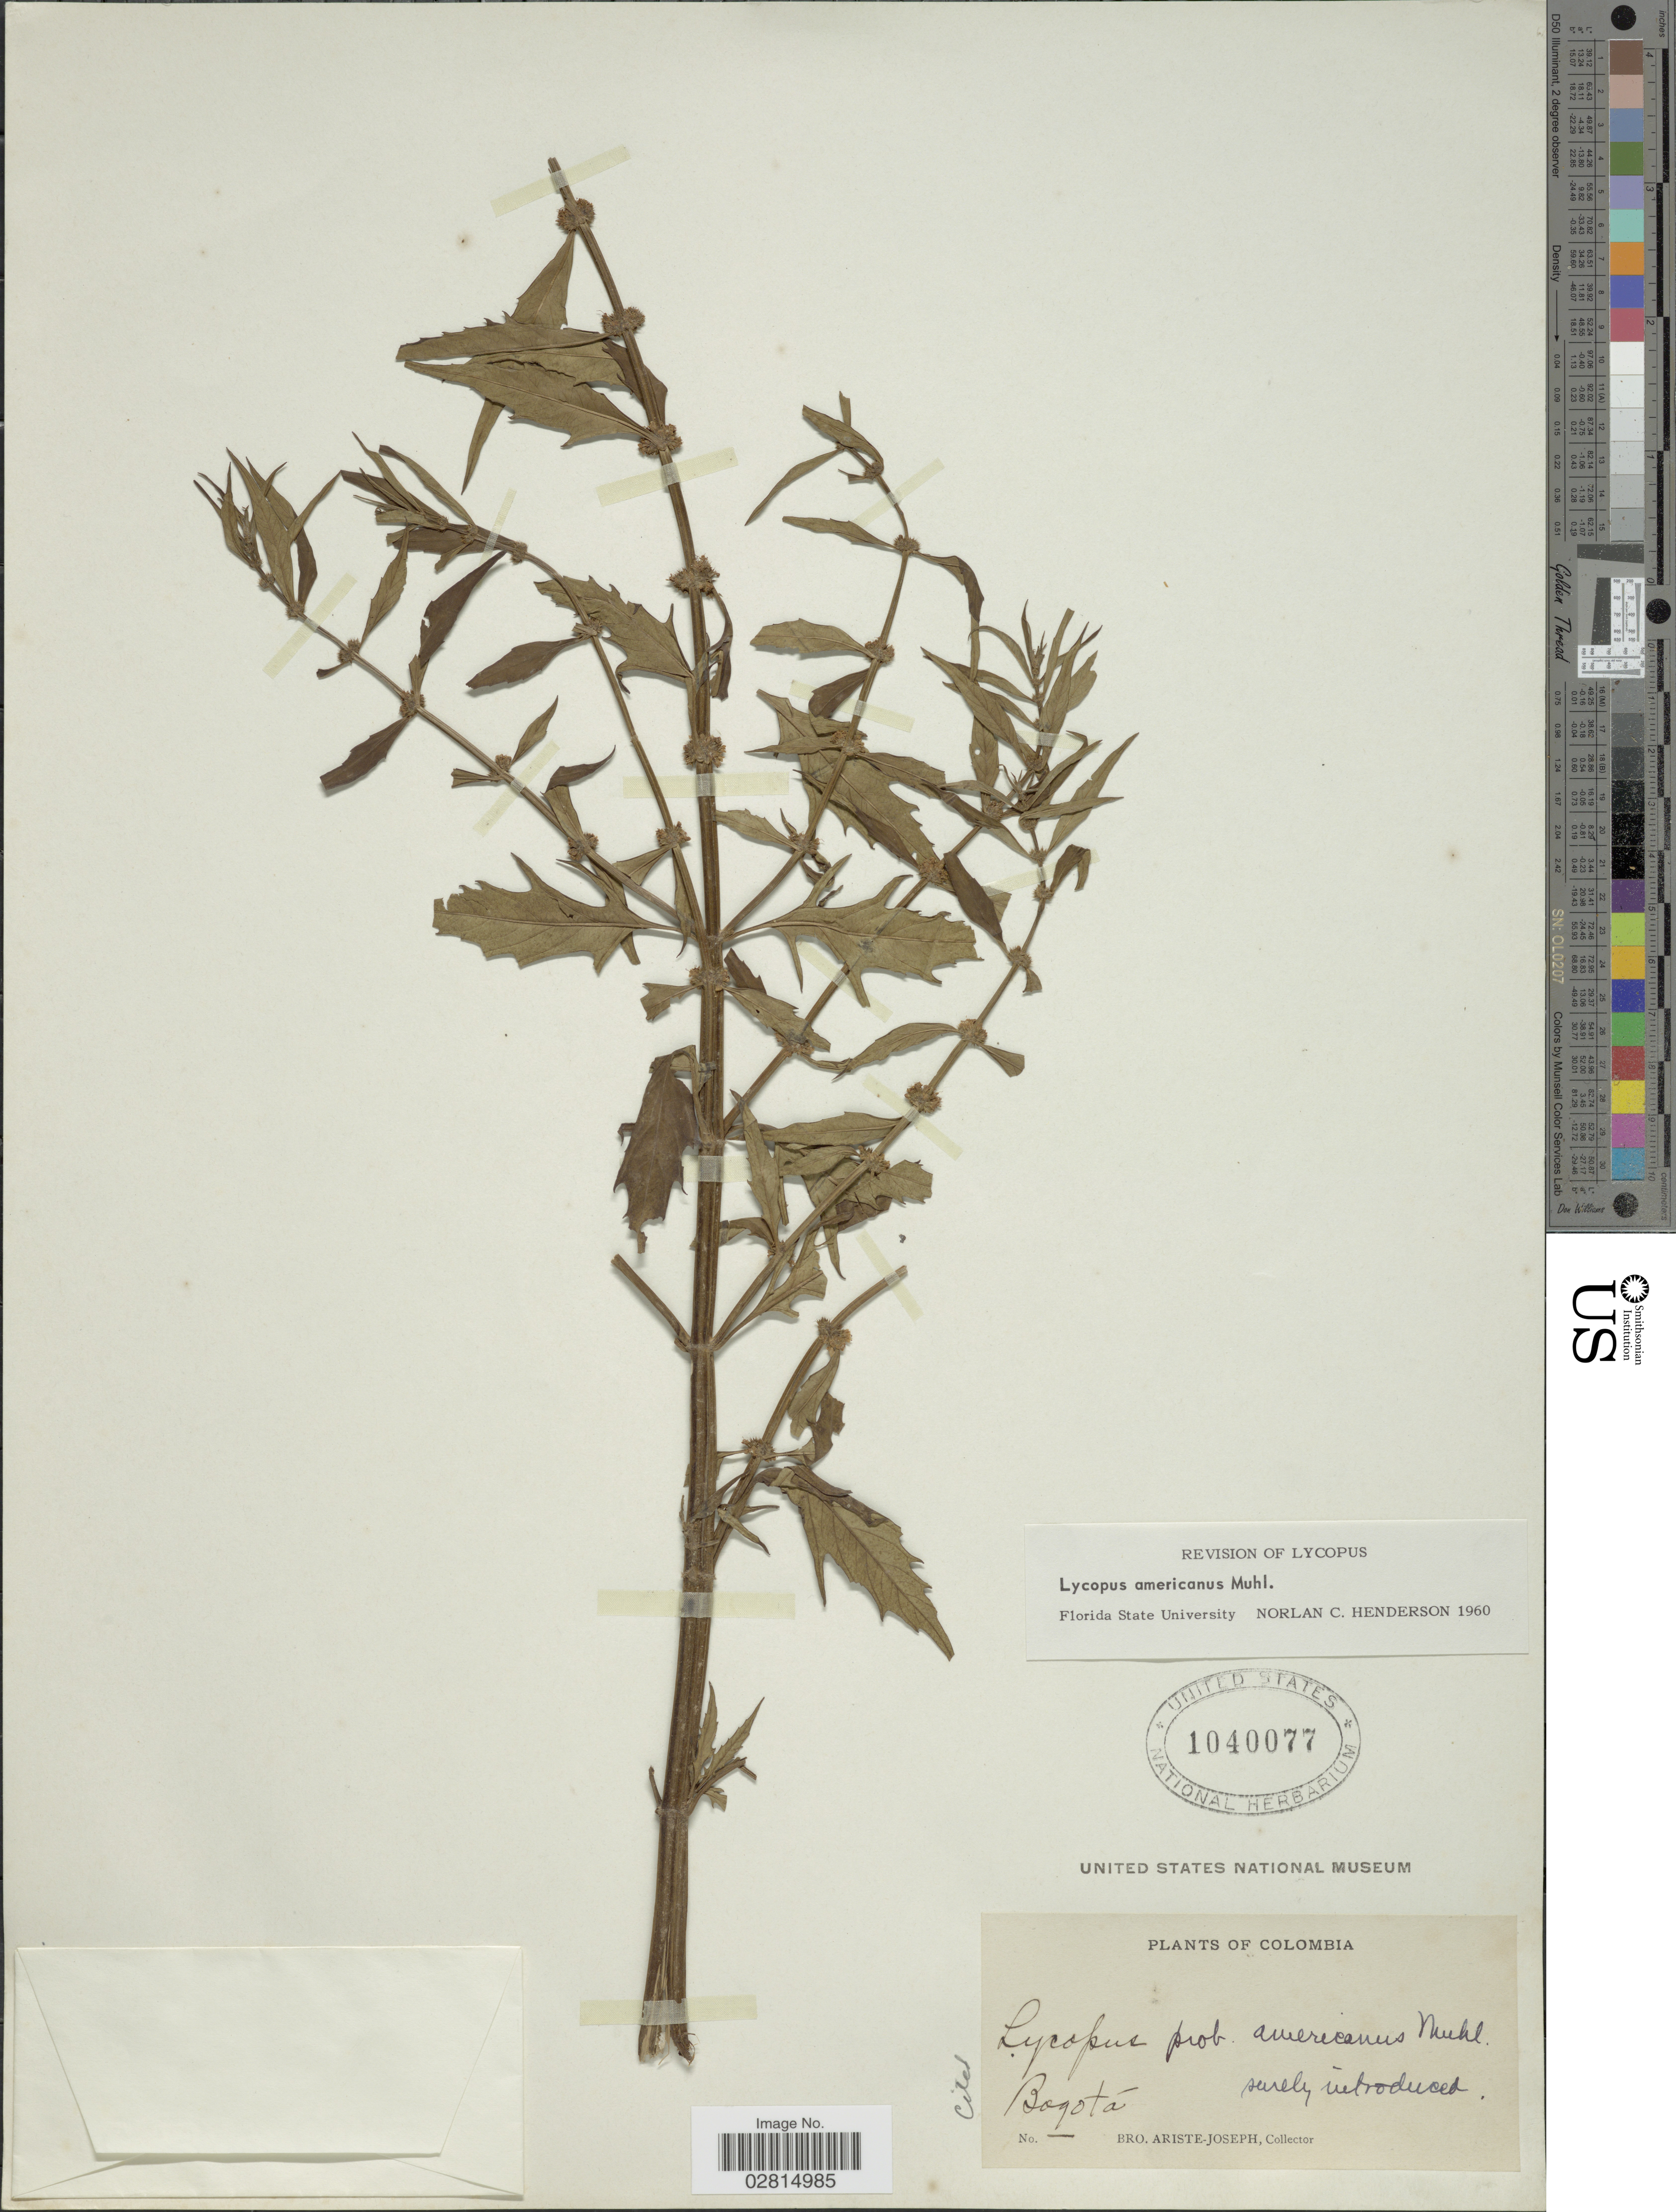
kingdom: Plantae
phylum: Tracheophyta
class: Magnoliopsida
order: Lamiales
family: Lamiaceae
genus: Lycopus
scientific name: Lycopus americanus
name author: Muhl. ex W.P.C. Barton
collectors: Bro. Ariste-Joseph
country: Colombia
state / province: Bogota D.C.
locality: Bogotá.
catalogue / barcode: US 1040077